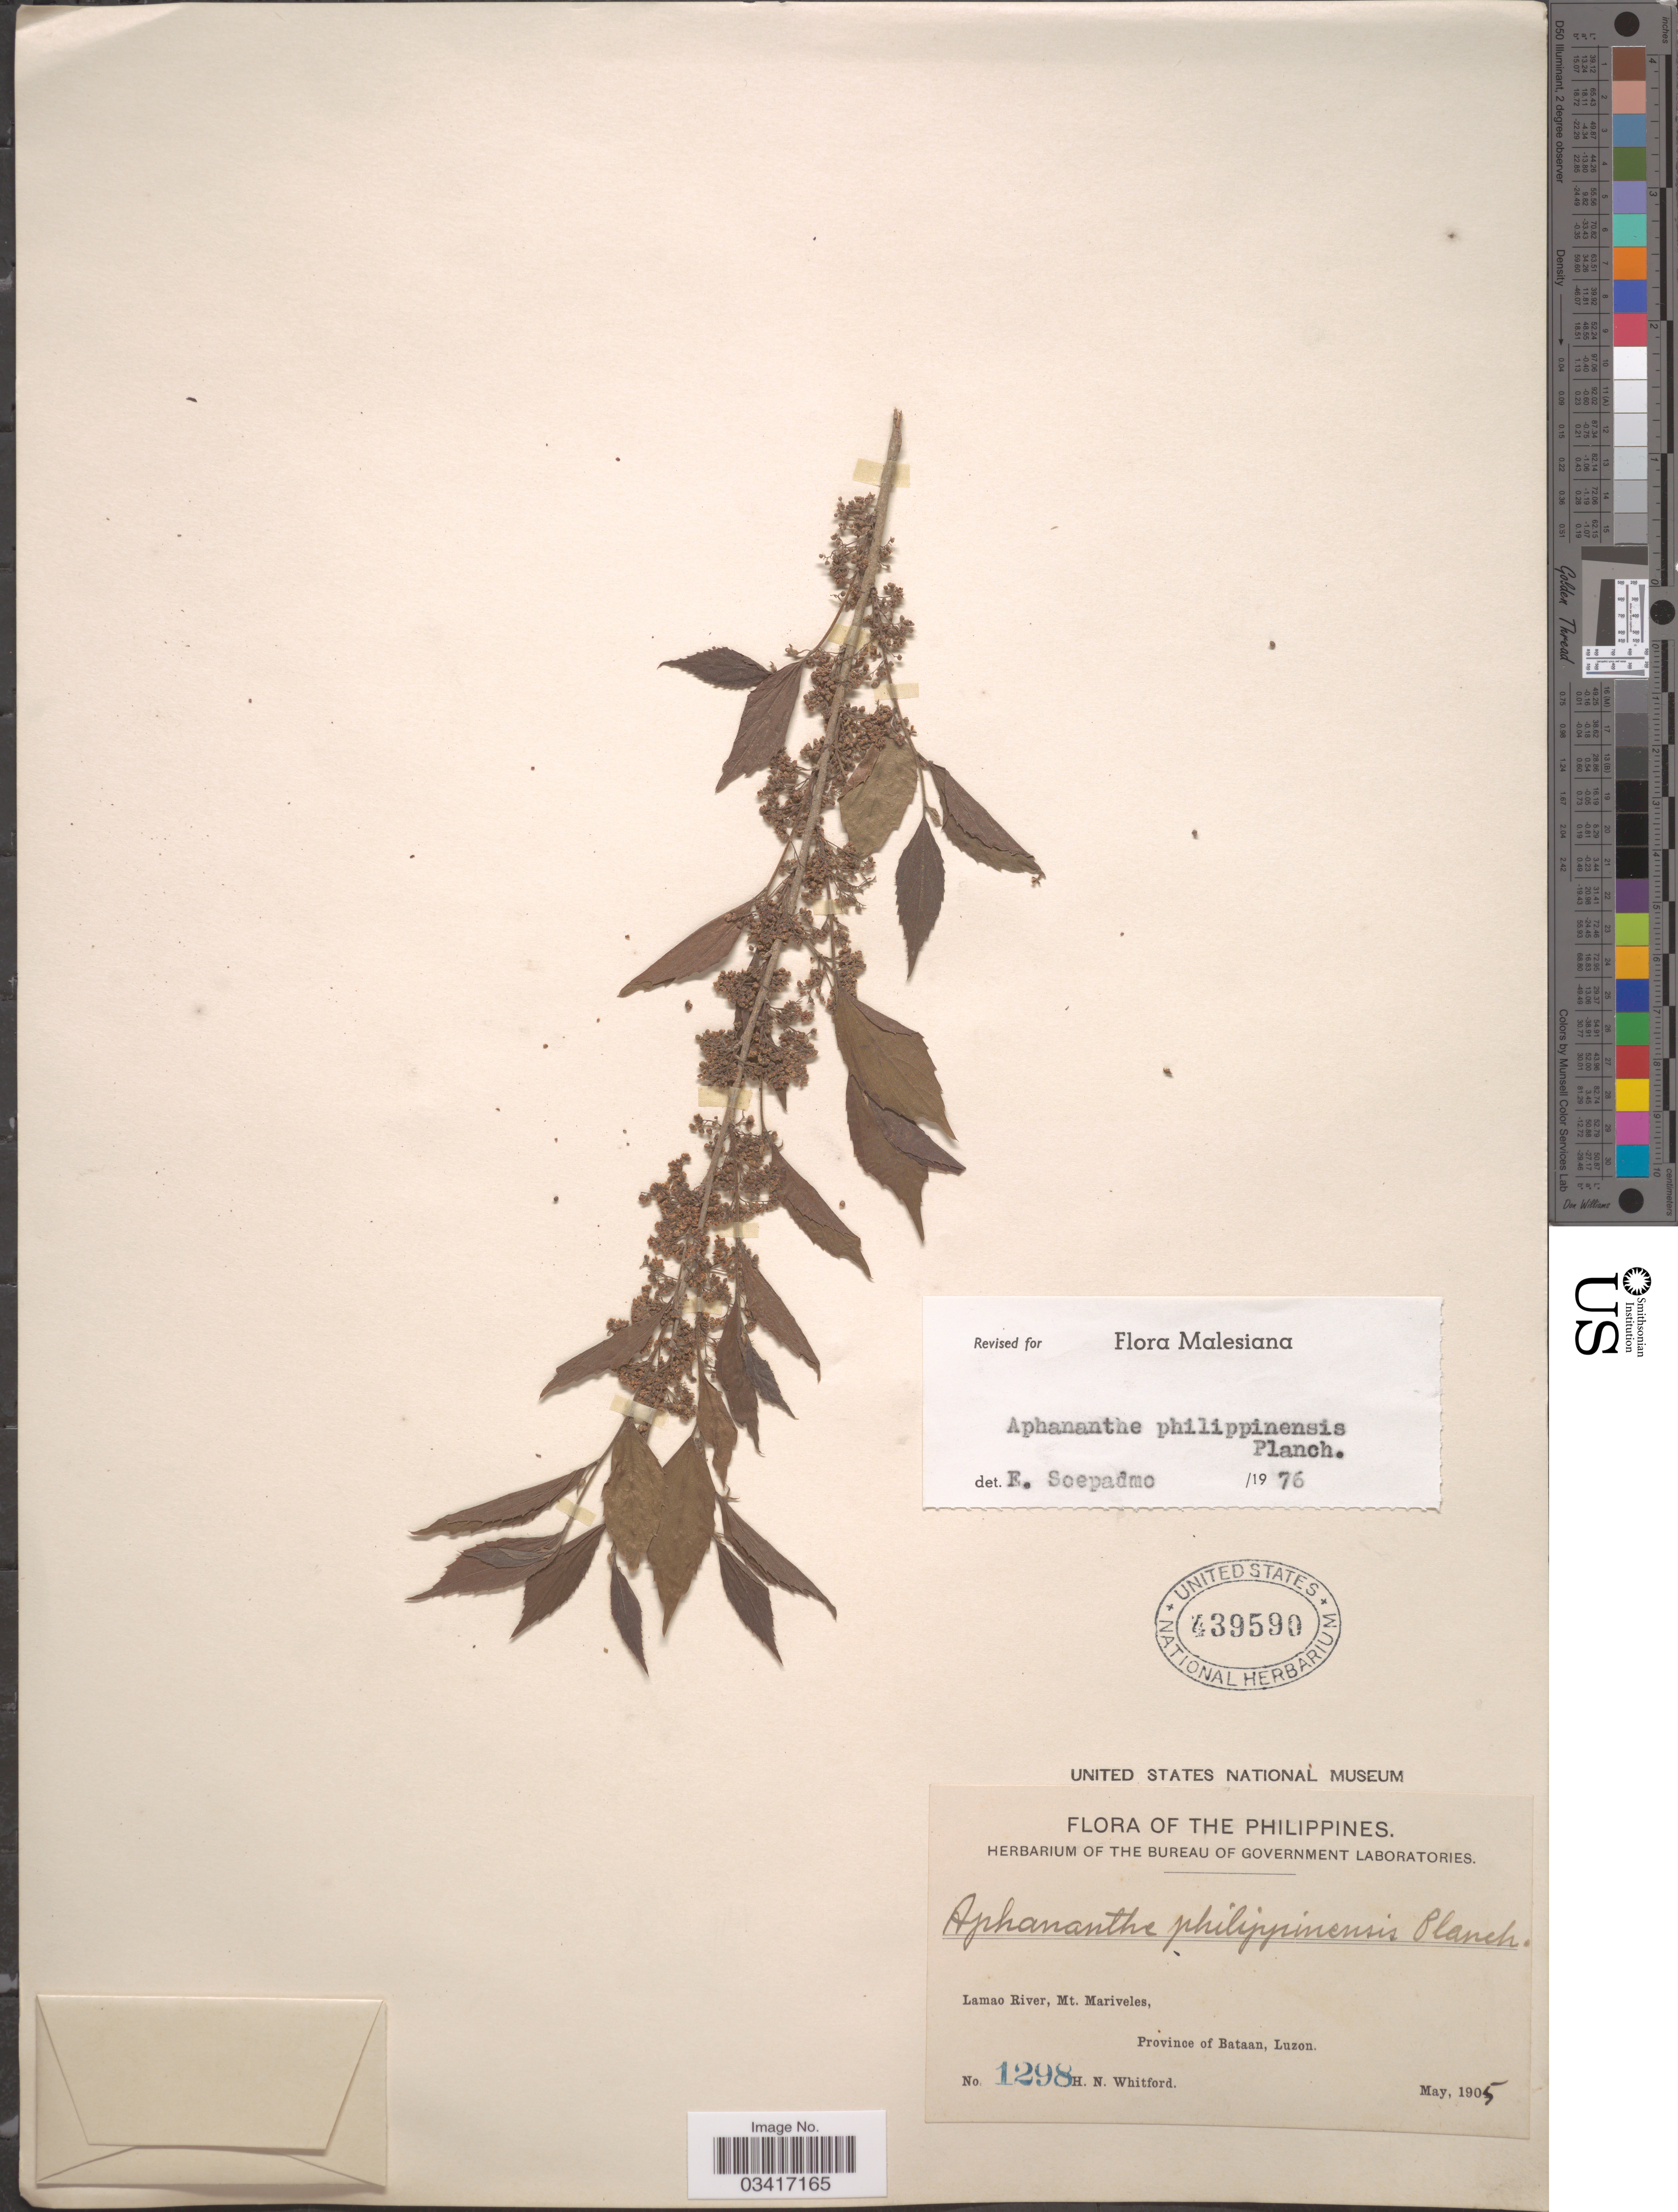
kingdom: Plantae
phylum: Tracheophyta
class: Magnoliopsida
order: Rosales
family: Cannabaceae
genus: Aphananthe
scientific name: Aphananthe philippinensis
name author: Planch.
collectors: H. N. Whitford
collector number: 1298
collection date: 1905-05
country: Philippines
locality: Lamao River, Mt. Mariveles, Province of Bataan, Luzon.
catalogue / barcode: US 439590